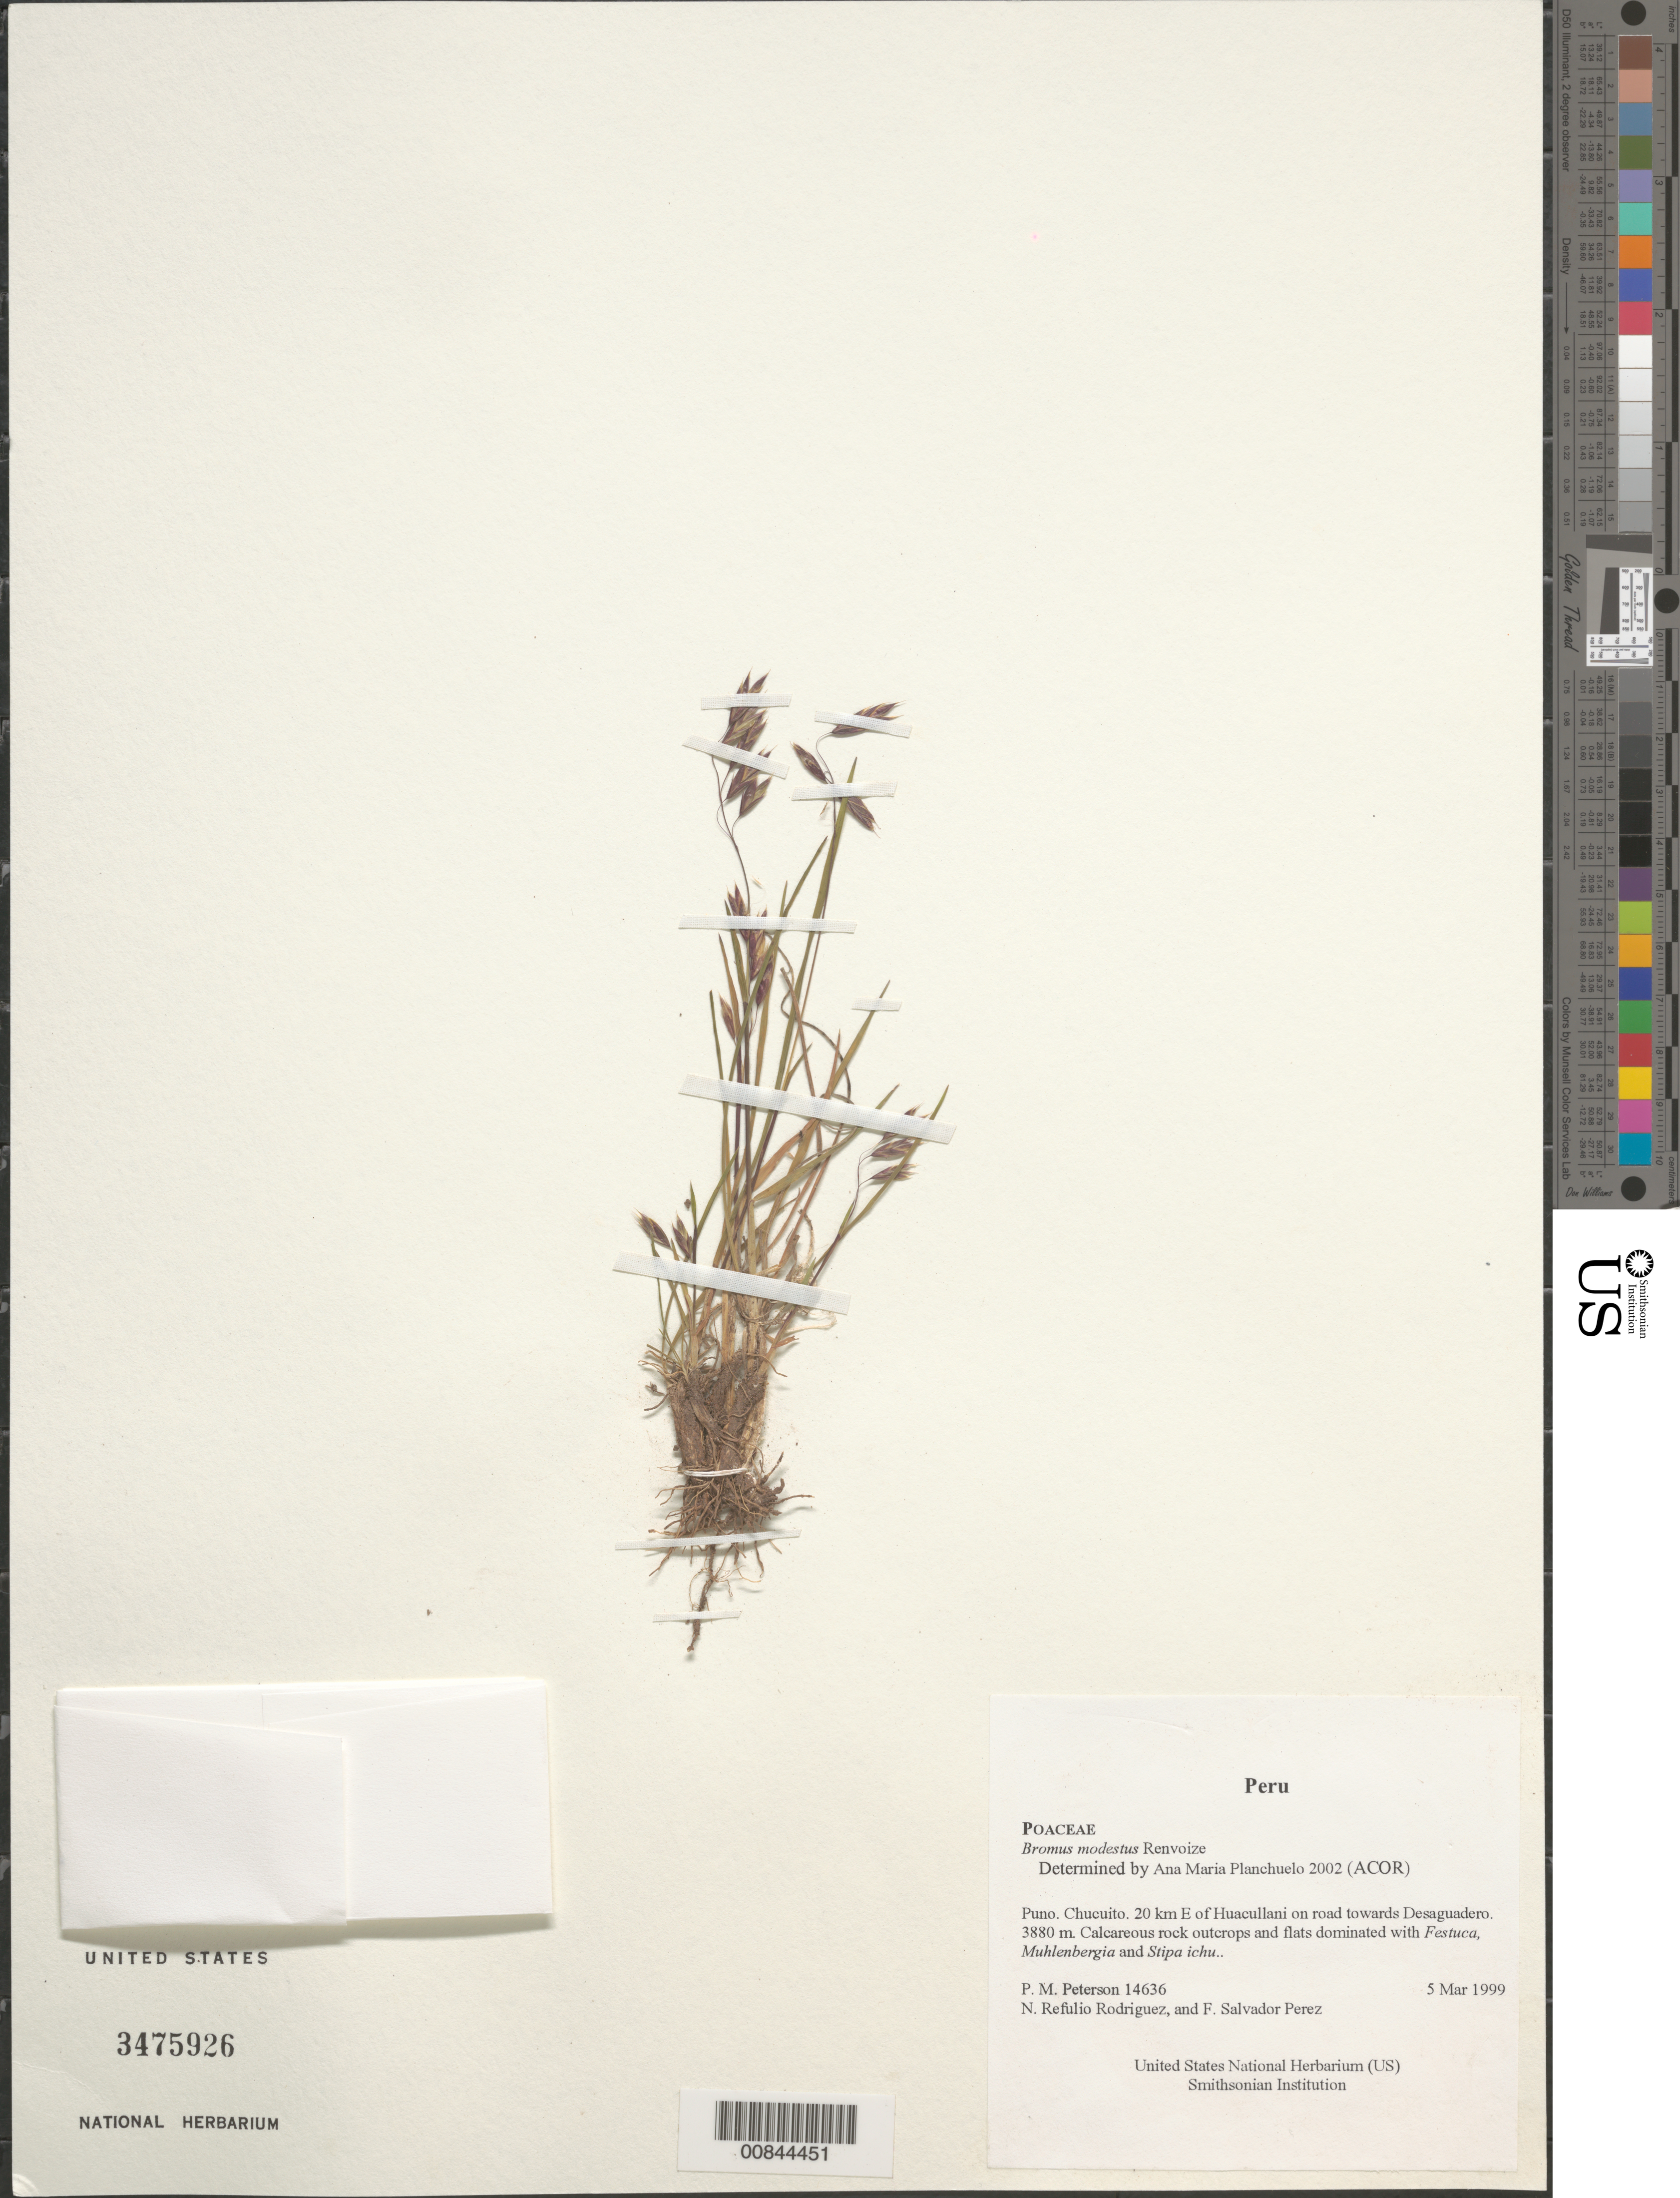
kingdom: Plantae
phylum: Tracheophyta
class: Liliopsida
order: Poales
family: Poaceae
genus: Bromus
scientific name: Bromus modestus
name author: Renvoize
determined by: Planchuelo, A. M.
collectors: P. M. Peterson, N. Refulio-Rodríguez & F. Salvador Perez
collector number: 14636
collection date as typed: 05 Mar 1999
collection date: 1999-03-05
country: Peru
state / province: Puno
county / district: Chucuito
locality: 20 km E of Huacullani on road towards Desaguadero.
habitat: Calcareous rock outcrops and flats dominated with Festuca, Muhlenbergia and Stipa ichu.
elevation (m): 3880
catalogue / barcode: US 3475926